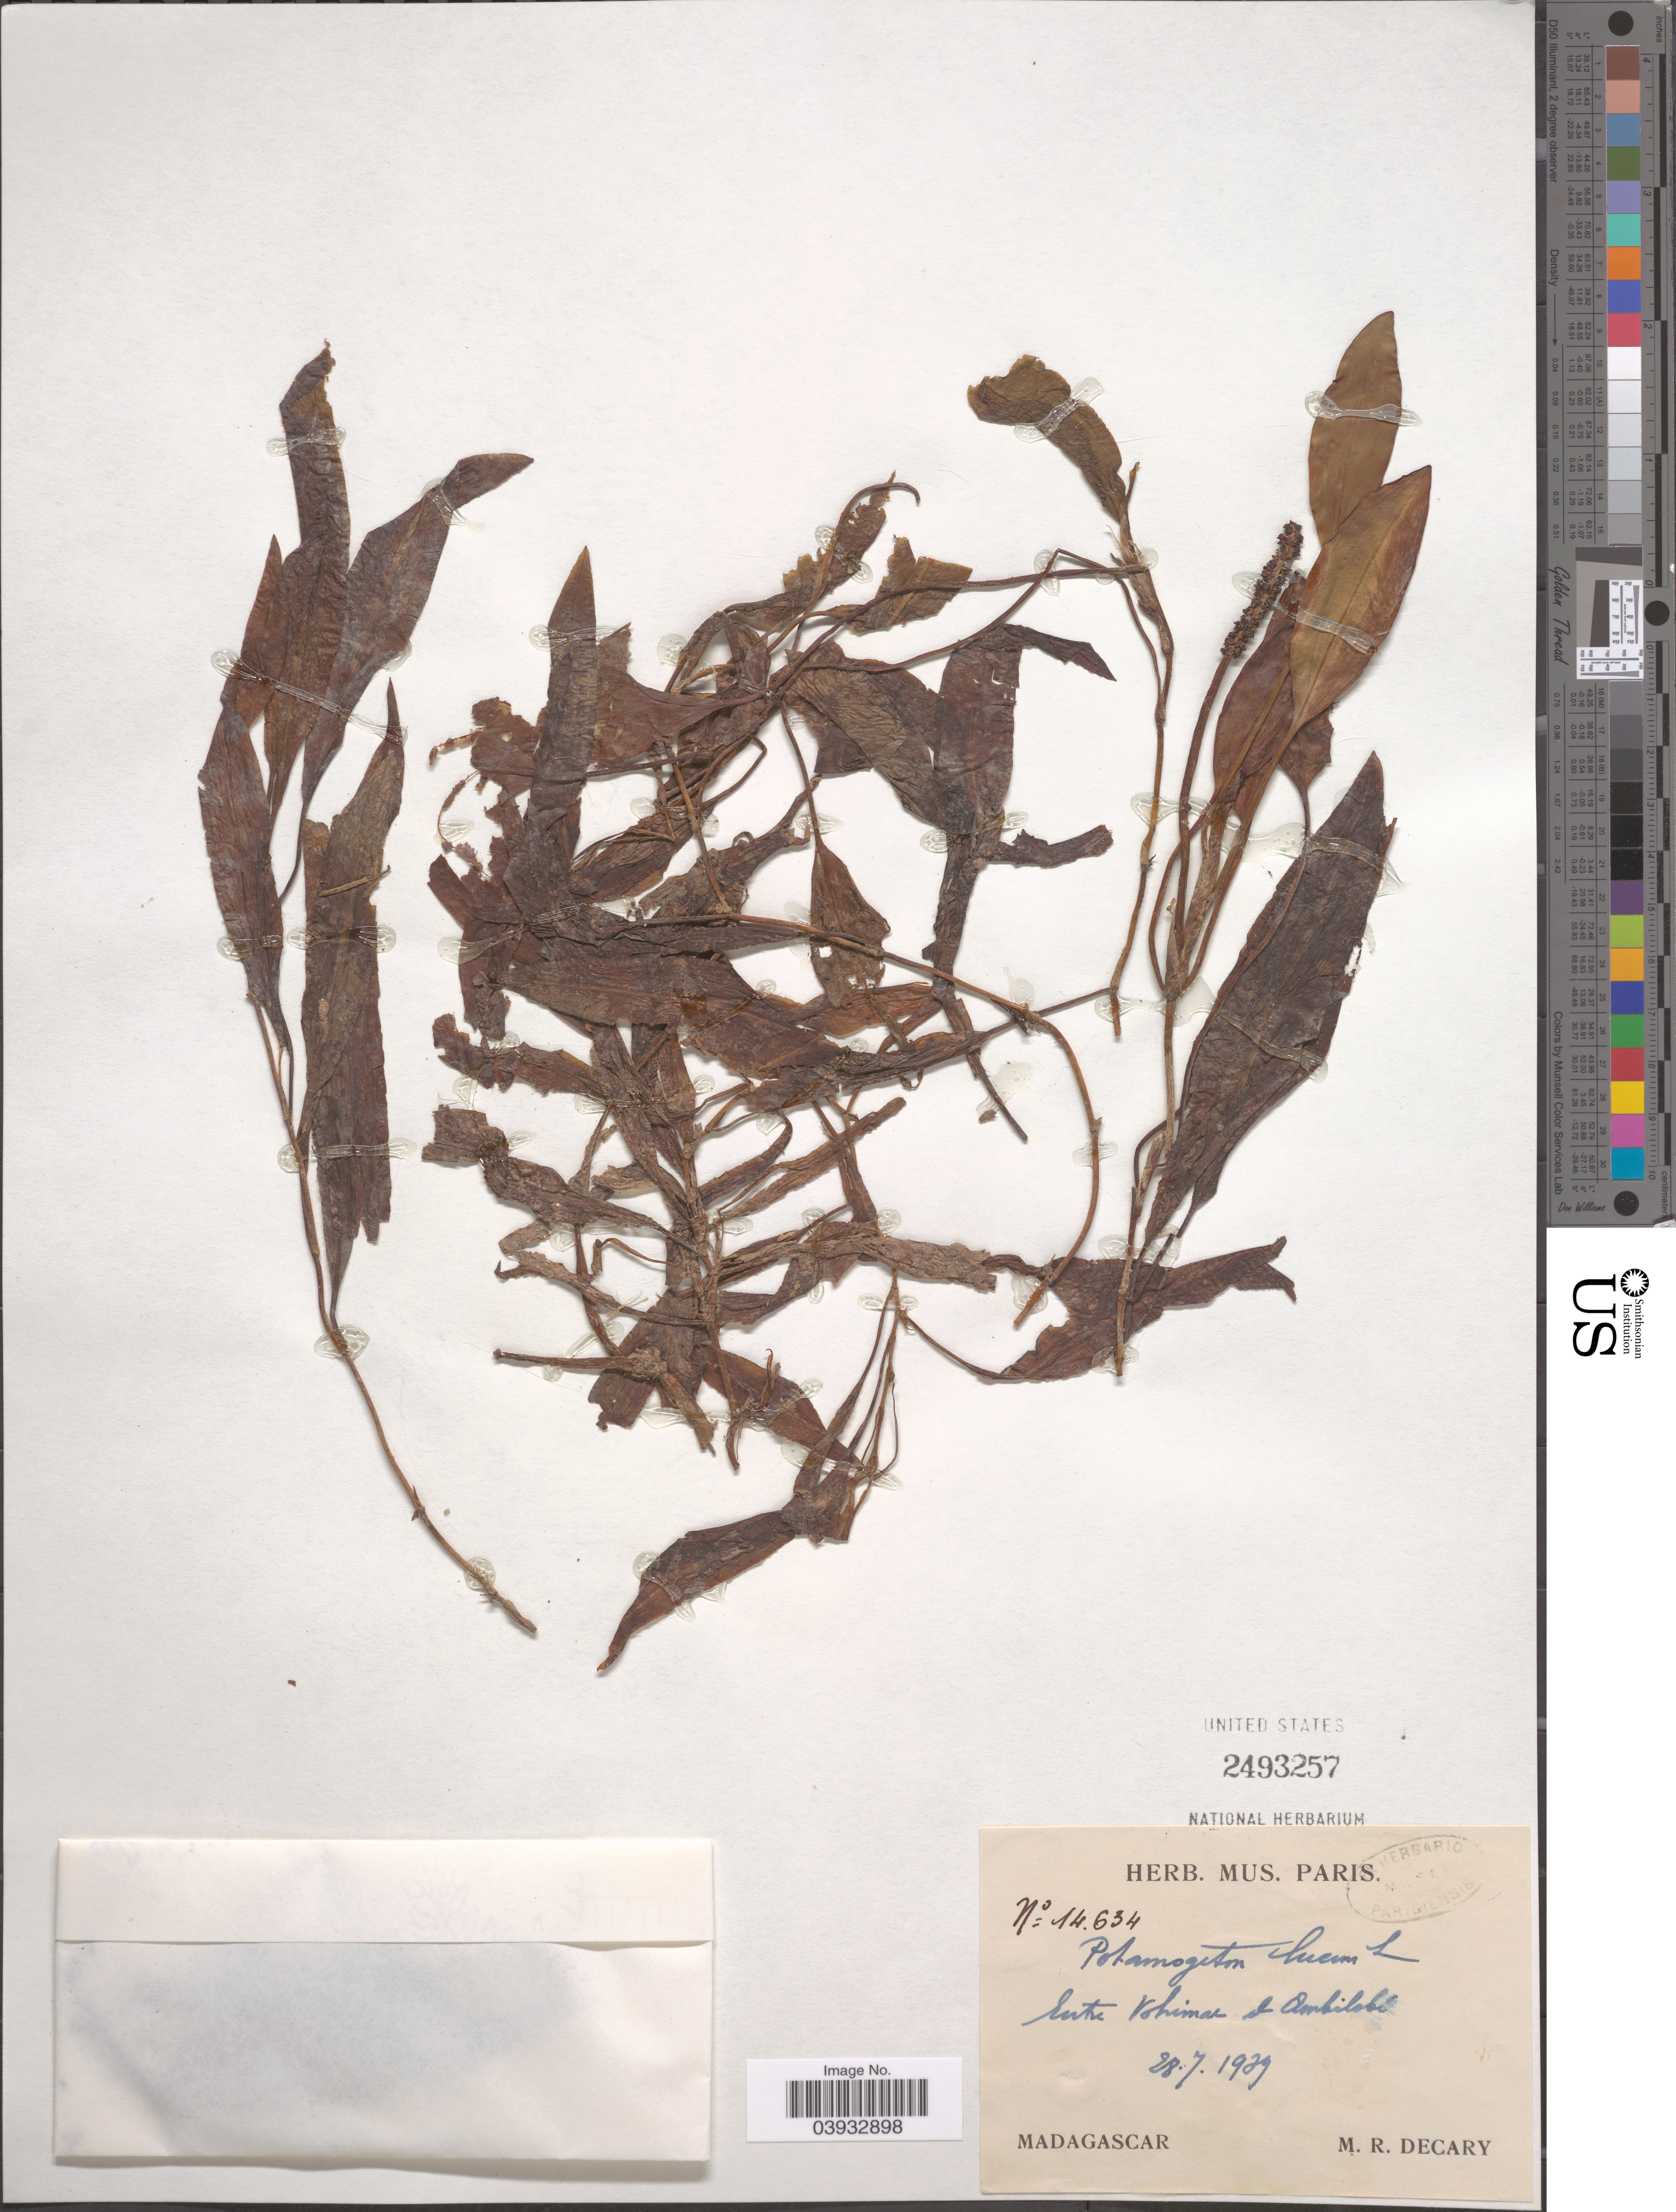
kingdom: Plantae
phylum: Tracheophyta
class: Liliopsida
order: Alismatales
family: Potamogetonaceae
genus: Potamogeton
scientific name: Potamogeton lucens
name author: L.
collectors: R. Decary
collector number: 14634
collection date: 1929-07-28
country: Madagascar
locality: Lute Vohimar V. Ombilobe.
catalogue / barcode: US 2493257